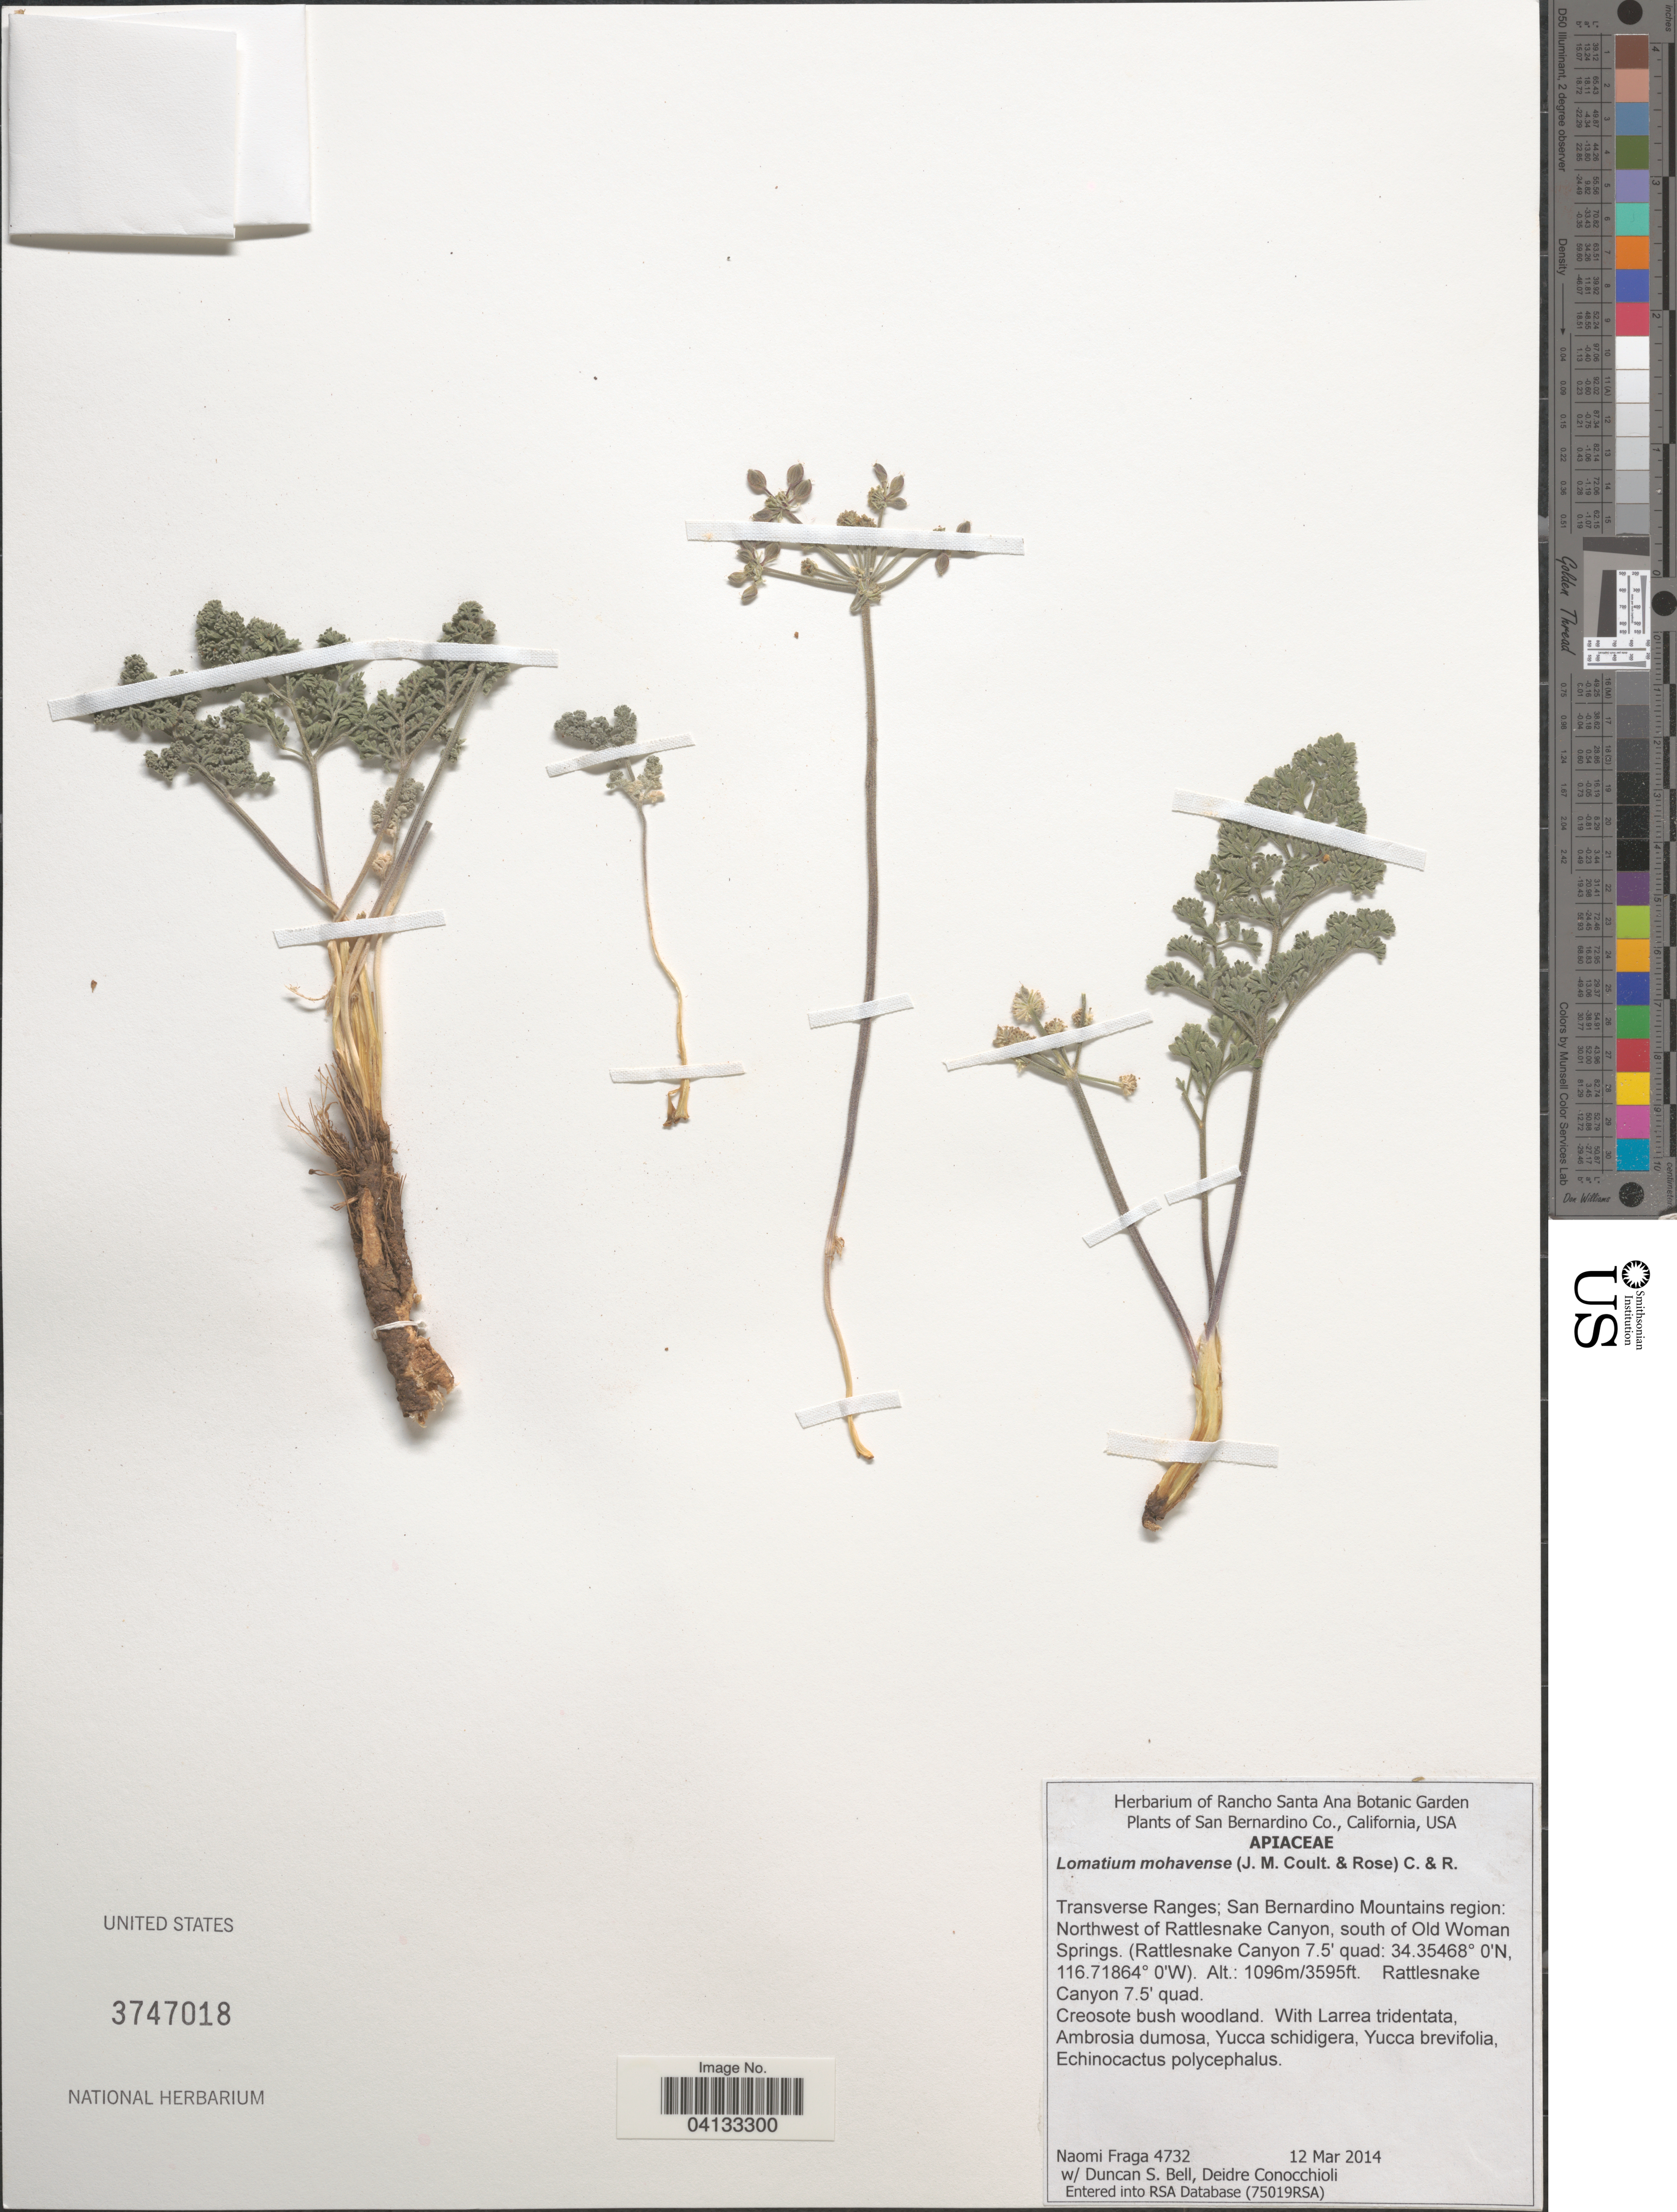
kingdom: Plantae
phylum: Tracheophyta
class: Magnoliopsida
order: Apiales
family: Apiaceae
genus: Lomatium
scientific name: Lomatium mohavense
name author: (J.M. Coult. & Rose) J.M. Coult. & Rose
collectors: N. Fraga, D. S. Bell & D. Conocchioli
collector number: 4732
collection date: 2014-03-12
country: United States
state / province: California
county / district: San Bernardino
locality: San Bernardino Co. Transverse Ranges; San Bernardino Mountains region: Northwest of Rattlesnake Canyon, south of Old Woman Springs. (Rattlesnake Canyon 7.5' quad).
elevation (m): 1096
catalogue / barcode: US 3747018